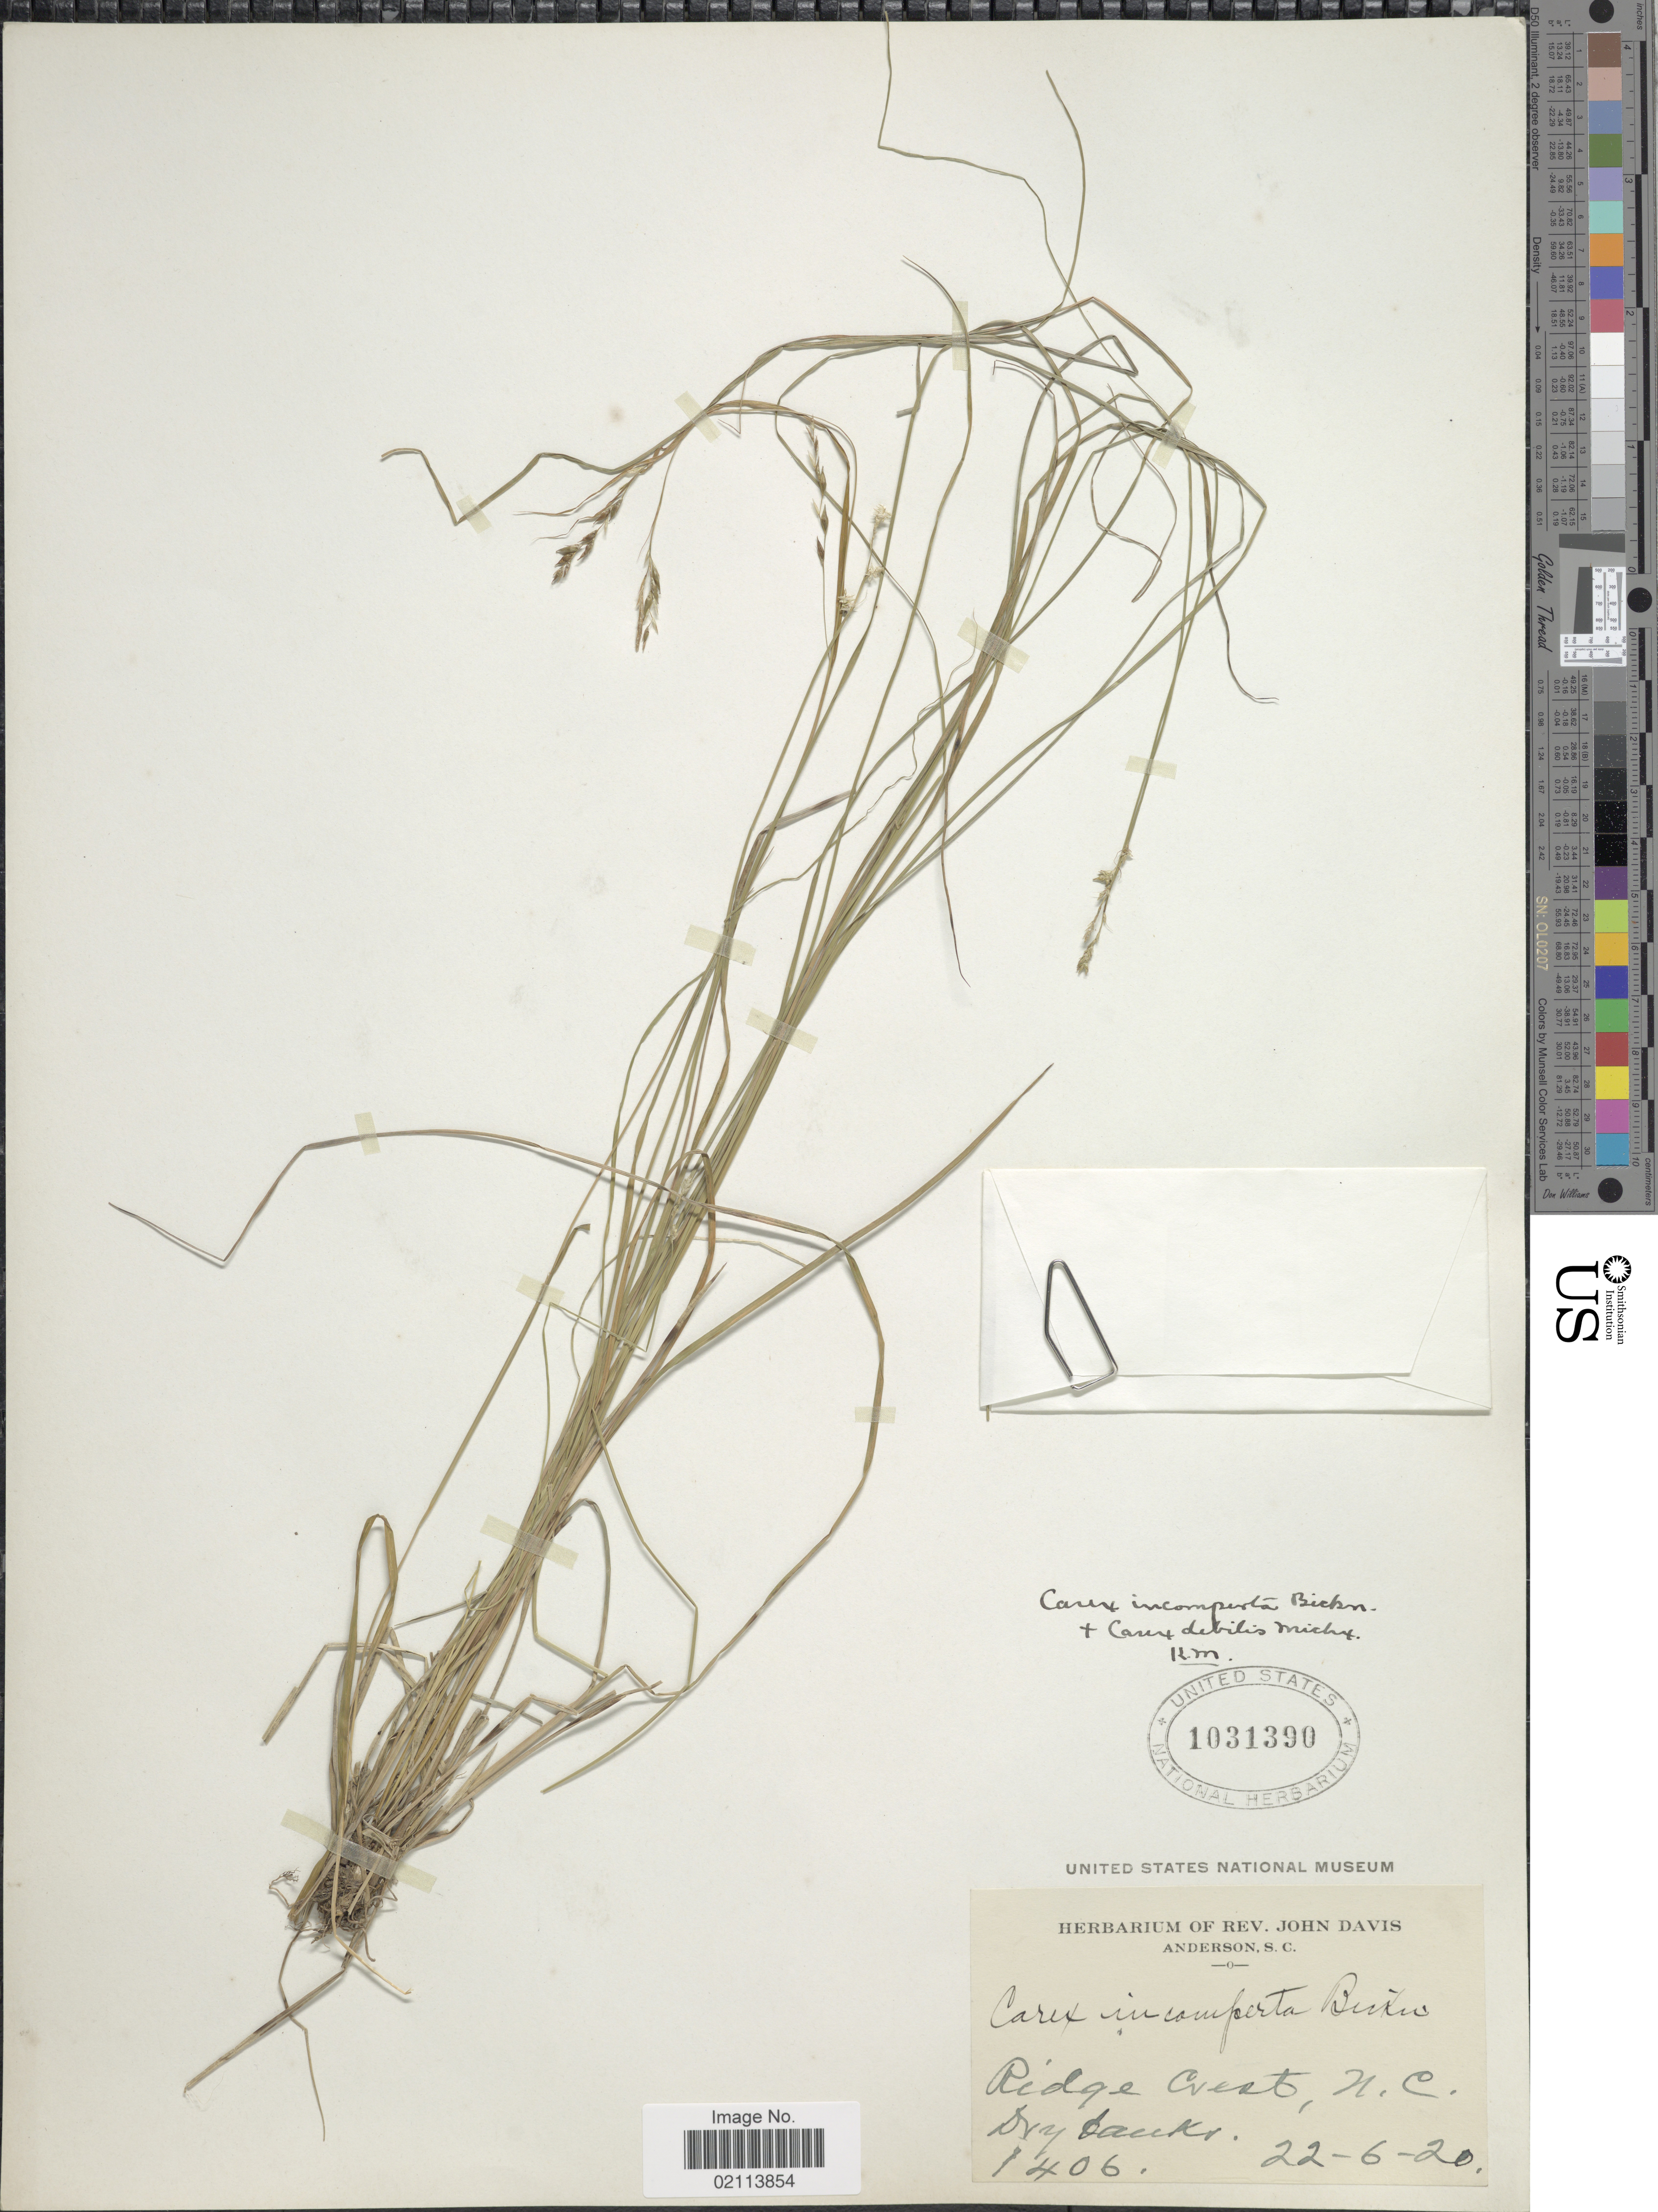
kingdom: Plantae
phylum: Tracheophyta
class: Liliopsida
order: Poales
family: Cyperaceae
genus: Carex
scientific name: Carex debilis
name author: Michx.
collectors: ex herb. Rev. John Davis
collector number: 1406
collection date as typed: Transcribed d/m/y: 22/6/20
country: United States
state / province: North Carolina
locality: Ridge of Crest, N. C.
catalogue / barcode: US 1031390